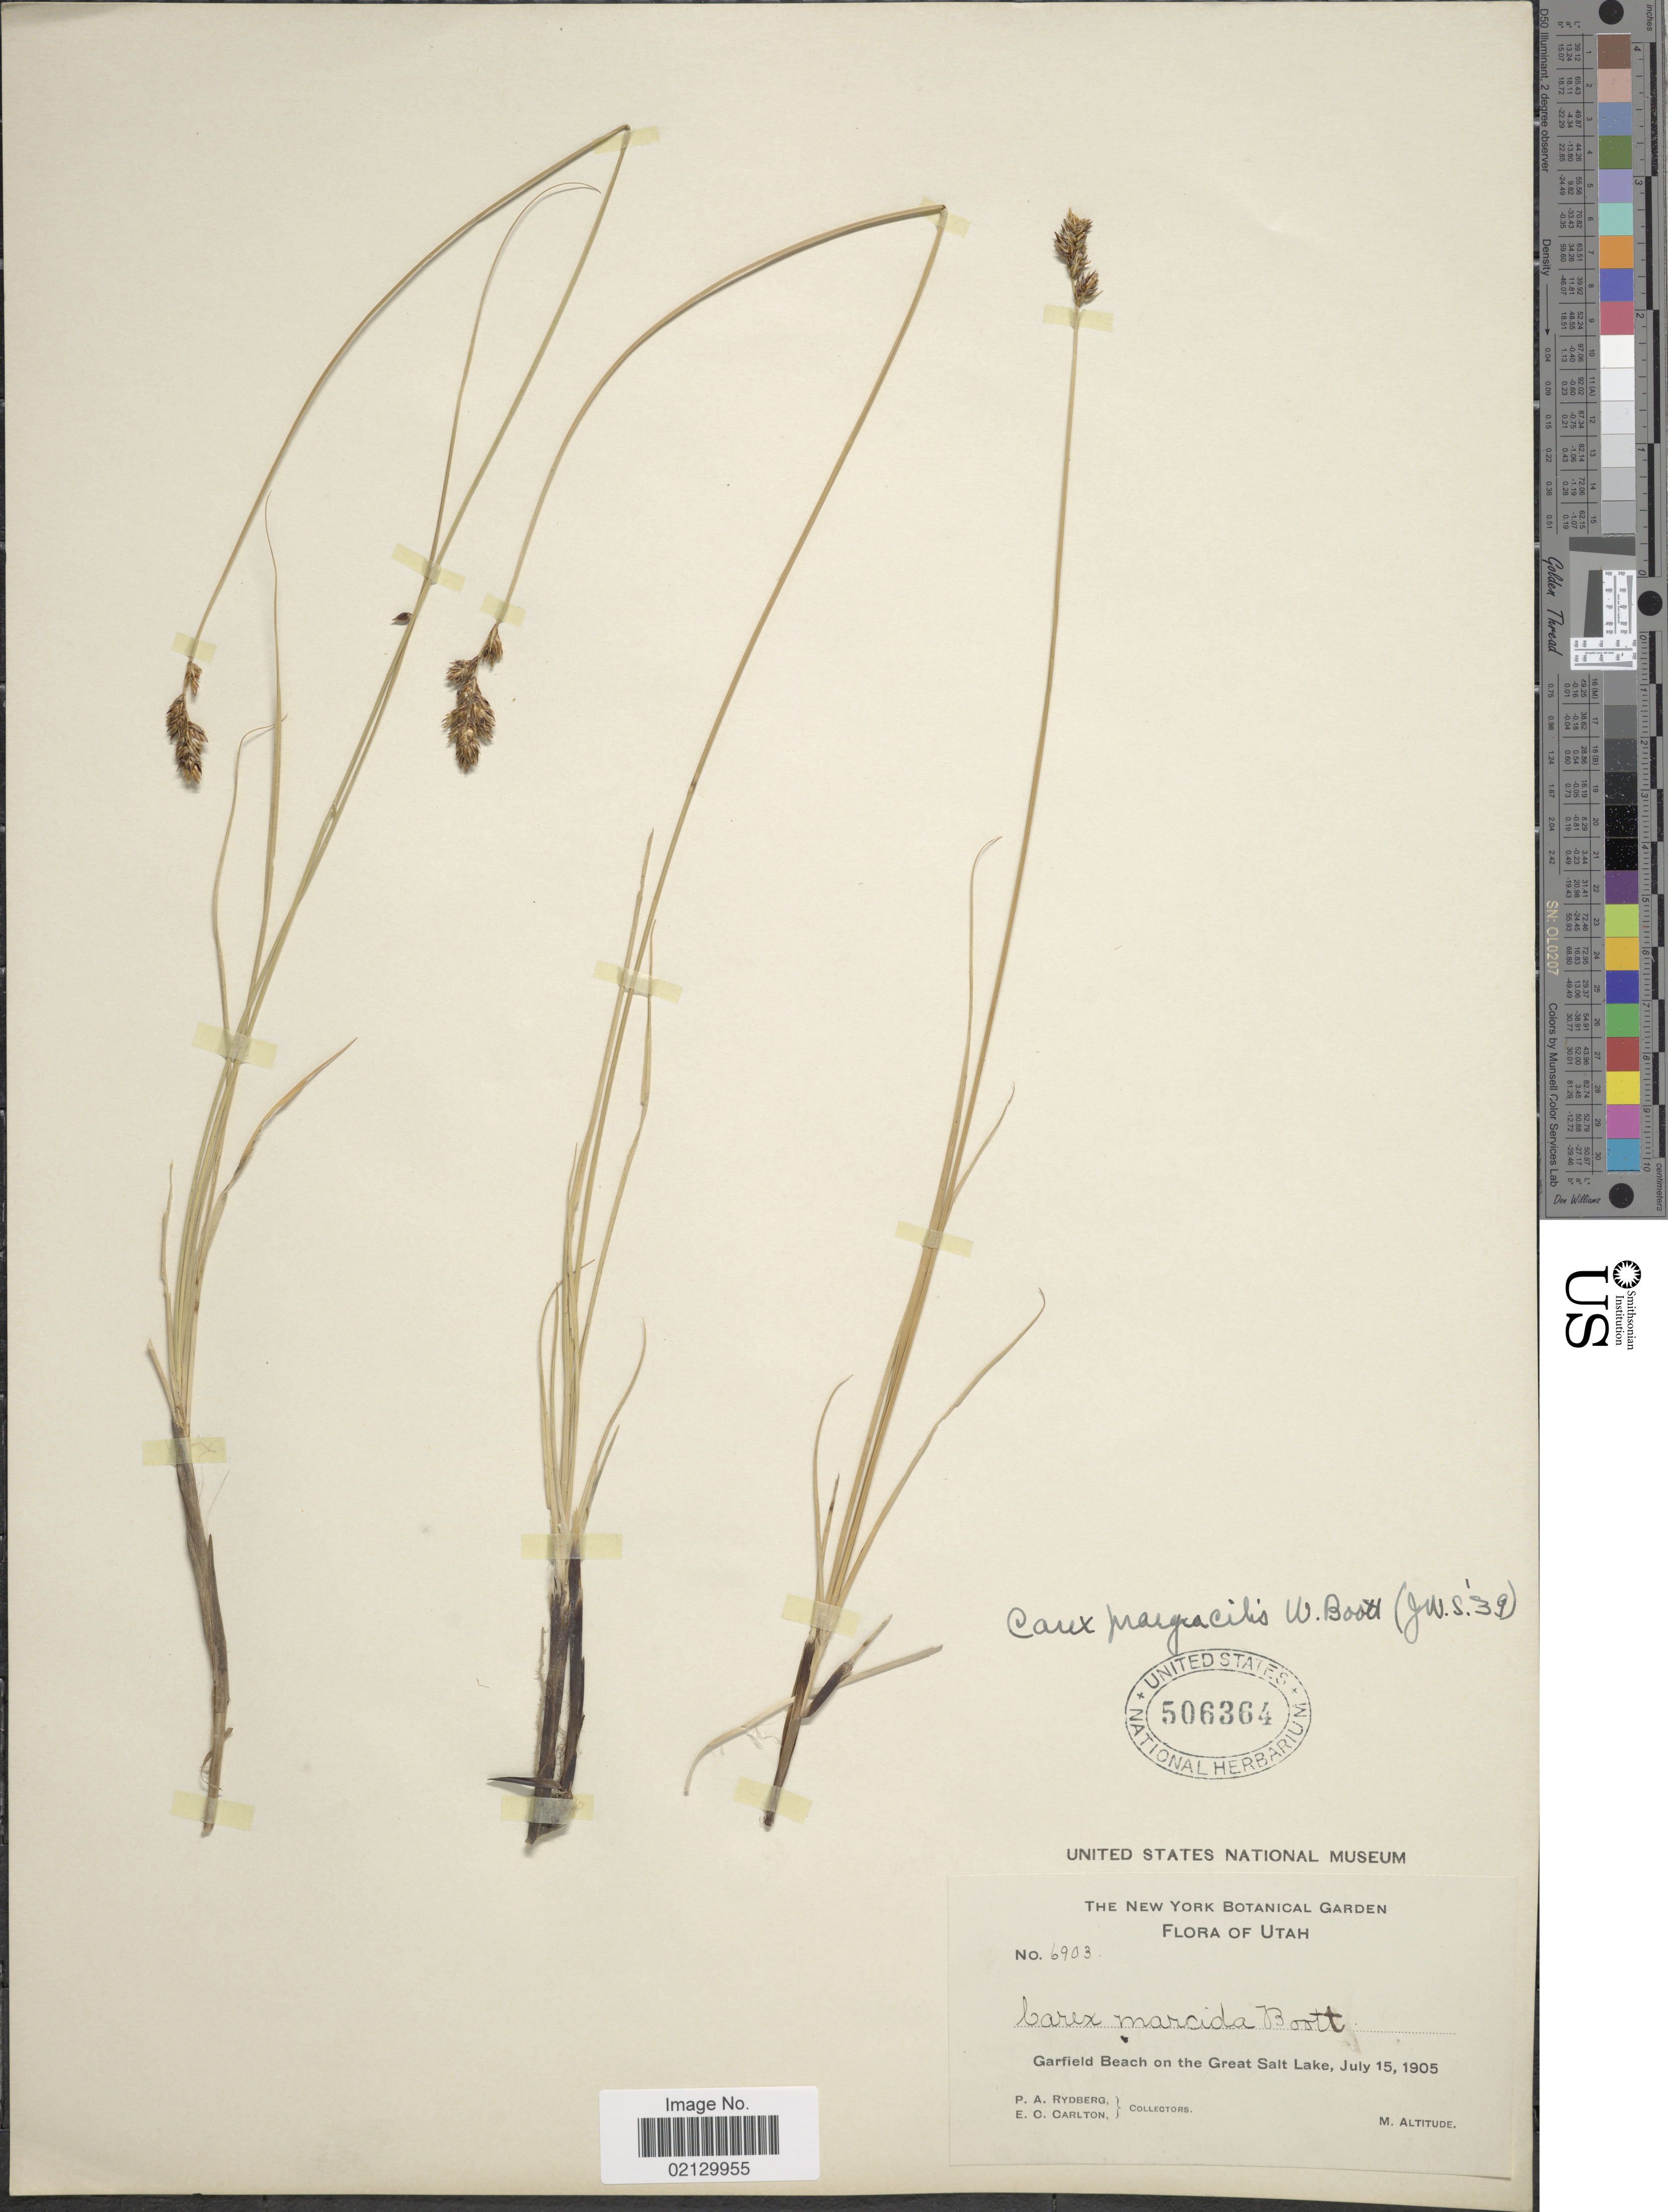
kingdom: Plantae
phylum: Tracheophyta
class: Liliopsida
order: Poales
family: Cyperaceae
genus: Carex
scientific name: Carex praegracilis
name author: W. Boott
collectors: P. A. Rydberg & E. Carlton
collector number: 6903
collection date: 1905-07-15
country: United States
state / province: Utah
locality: Garfield Beach on the Great Salt Lake.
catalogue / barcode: US 506364